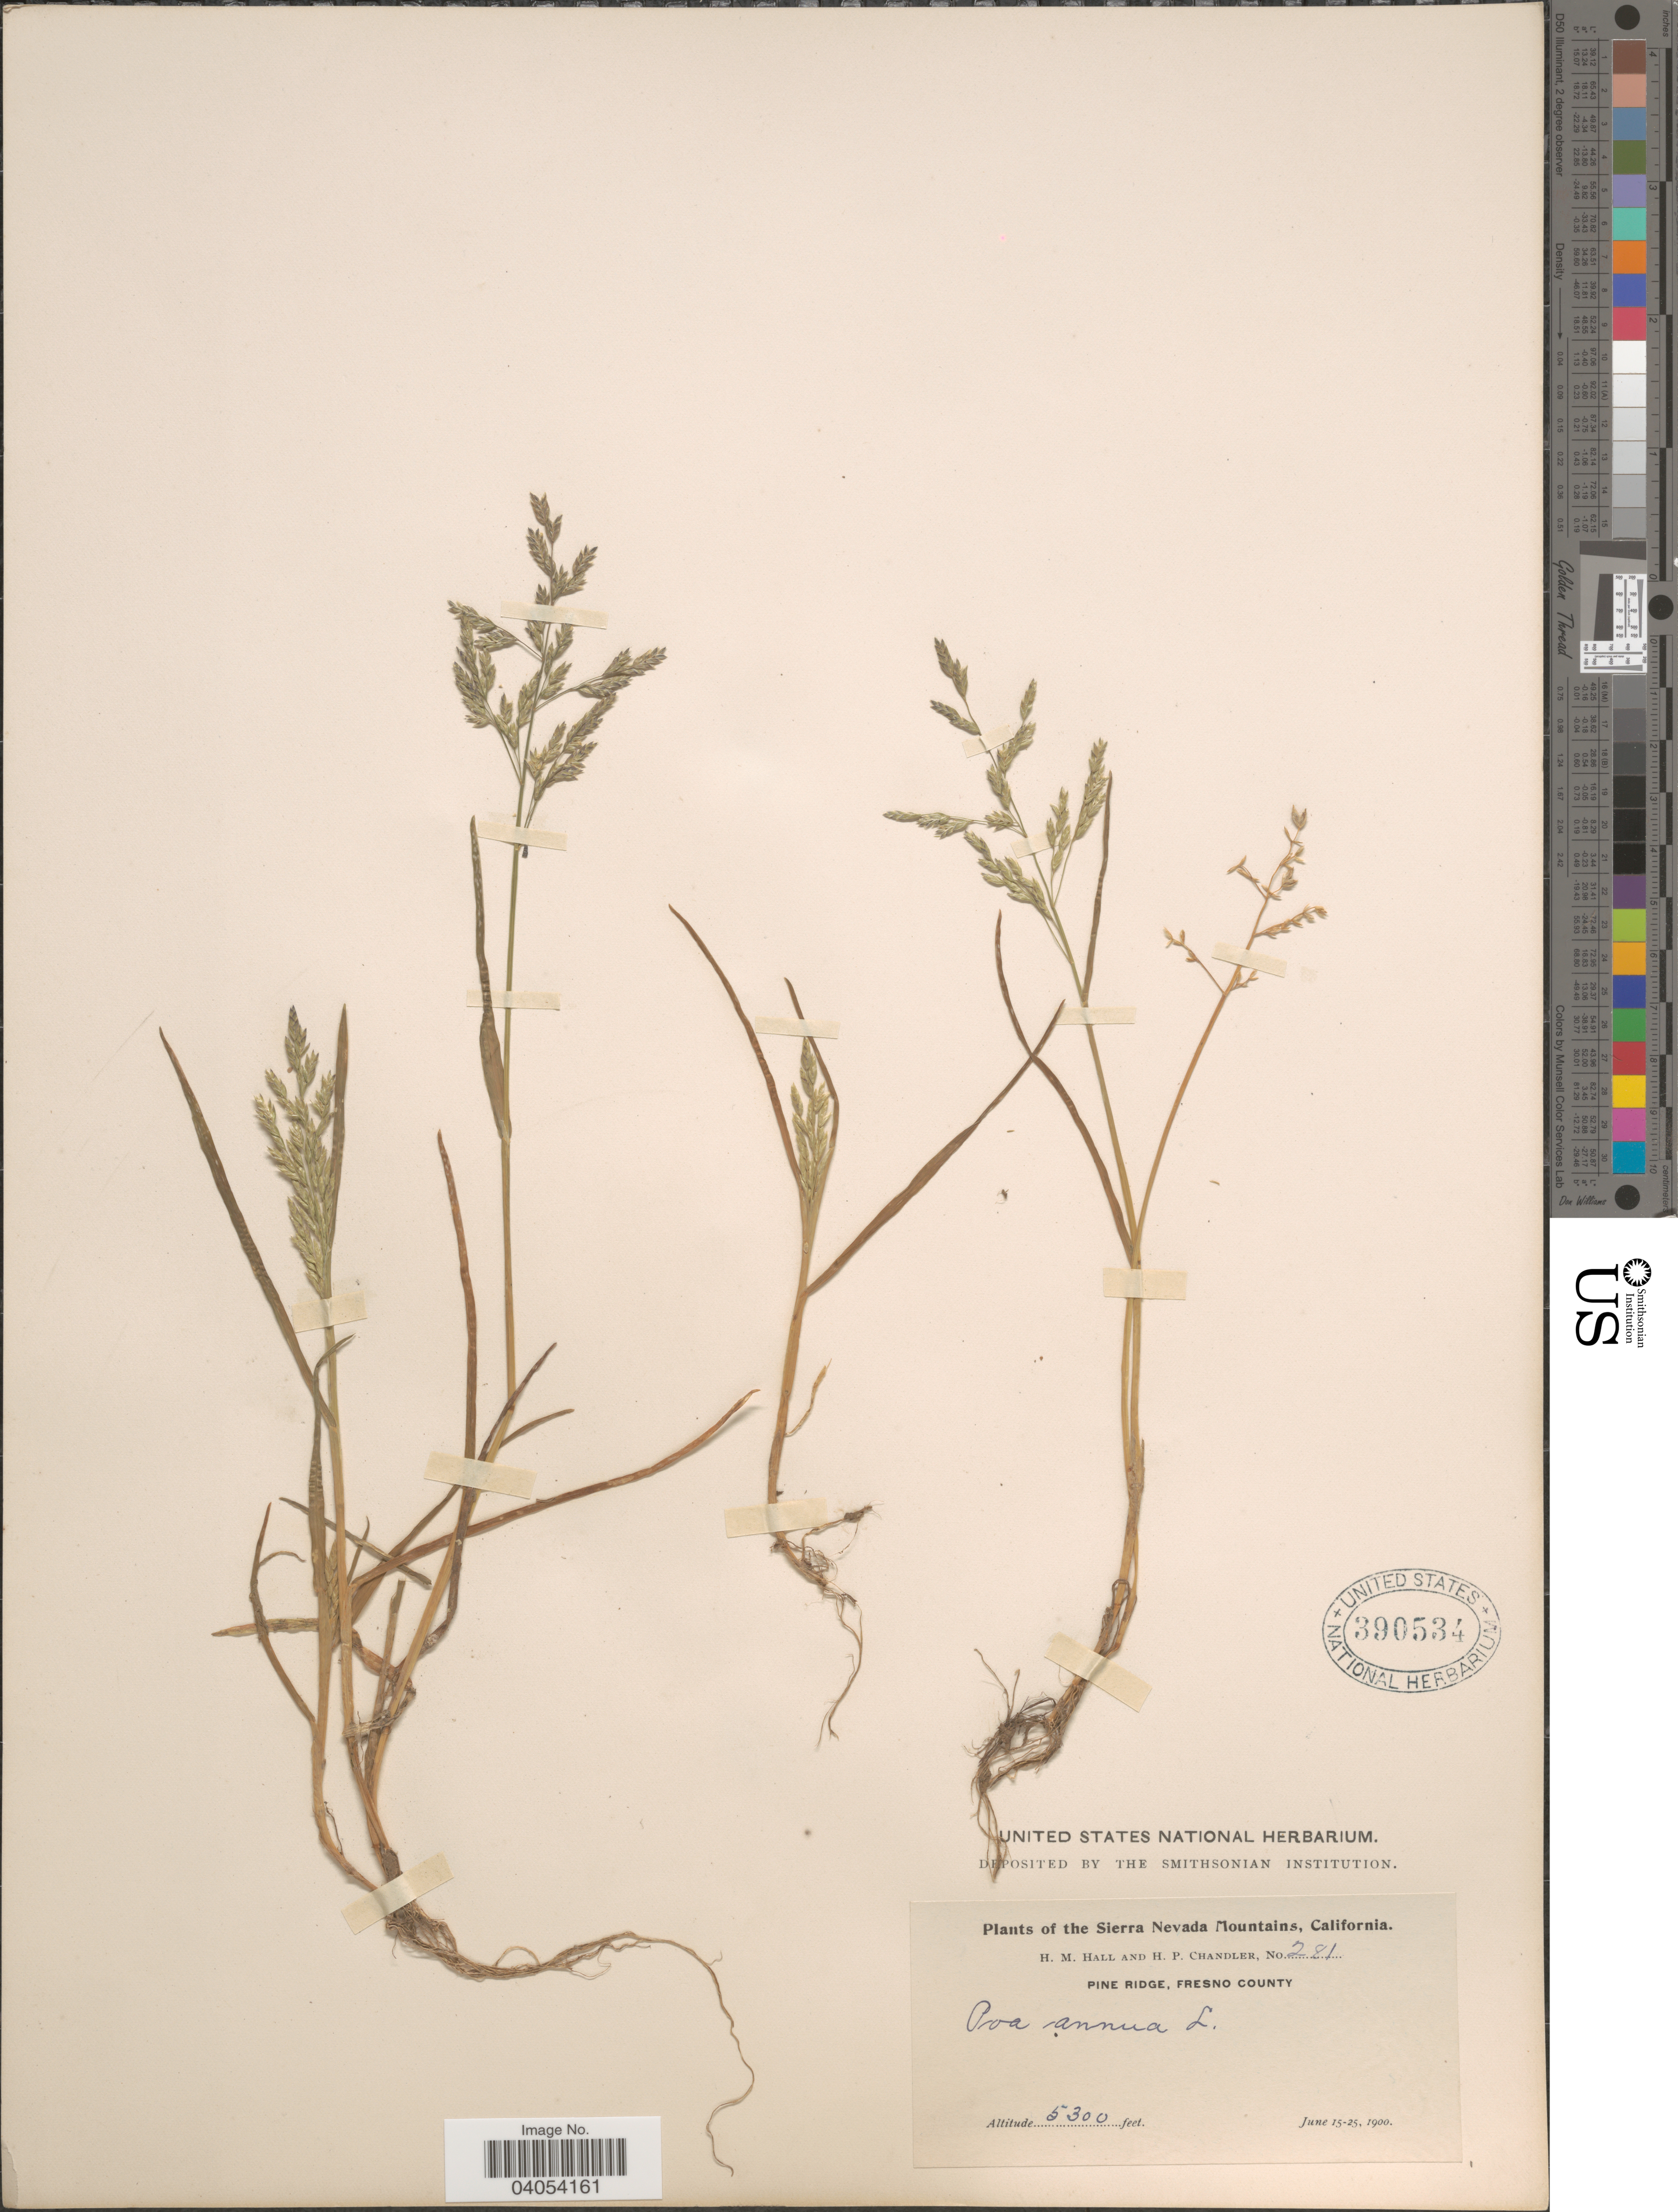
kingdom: Plantae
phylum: Tracheophyta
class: Liliopsida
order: Poales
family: Poaceae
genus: Poa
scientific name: Poa annua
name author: L.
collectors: H. M. Hall & H. Chandler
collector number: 281*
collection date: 1900-06-15/1900-06-25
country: United States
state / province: California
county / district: Fresno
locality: Sierra Nevada Mountains. Pine Ridge, Fresno County.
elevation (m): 1615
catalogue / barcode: US 390534